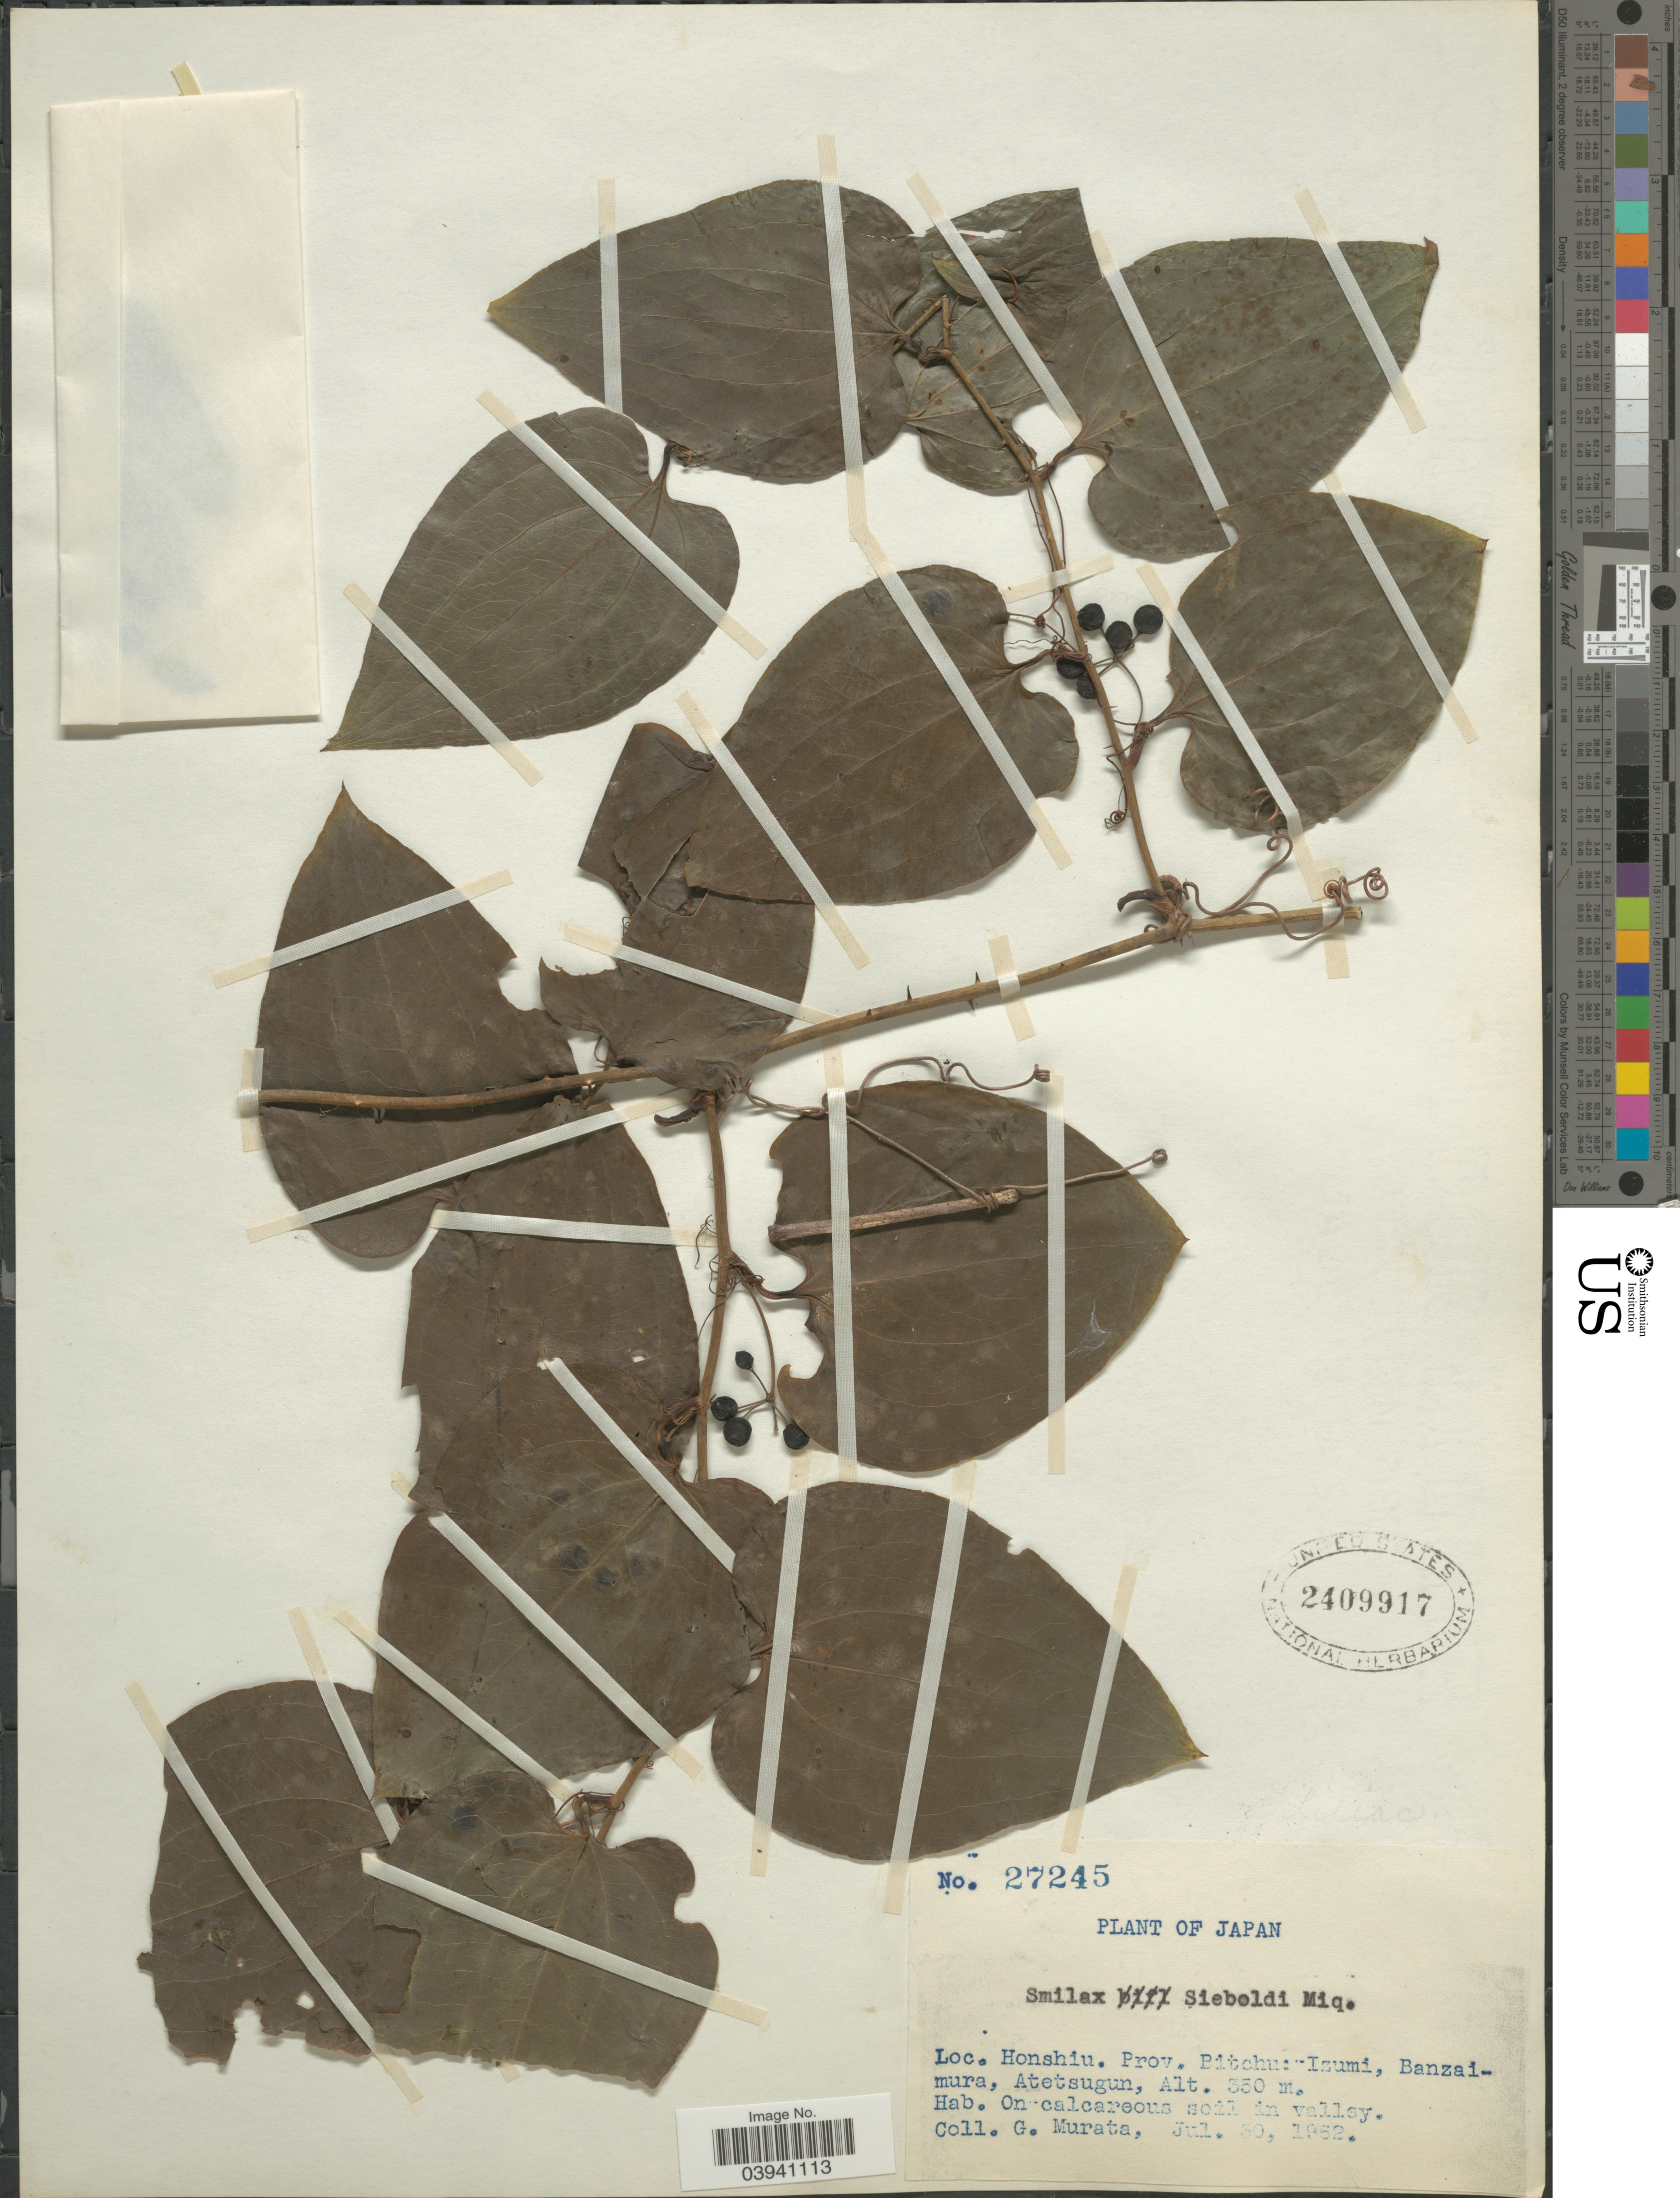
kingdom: Plantae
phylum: Tracheophyta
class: Liliopsida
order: Liliales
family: Smilacaceae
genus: Smilax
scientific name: Smilax sieboldii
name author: Miq.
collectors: G. Murata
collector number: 27245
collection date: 1962-07-30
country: Japan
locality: Honshiu. Prov. Bitchu: Izumi, Banzai-mura, Atetsugun.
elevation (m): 350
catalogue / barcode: US 2409917